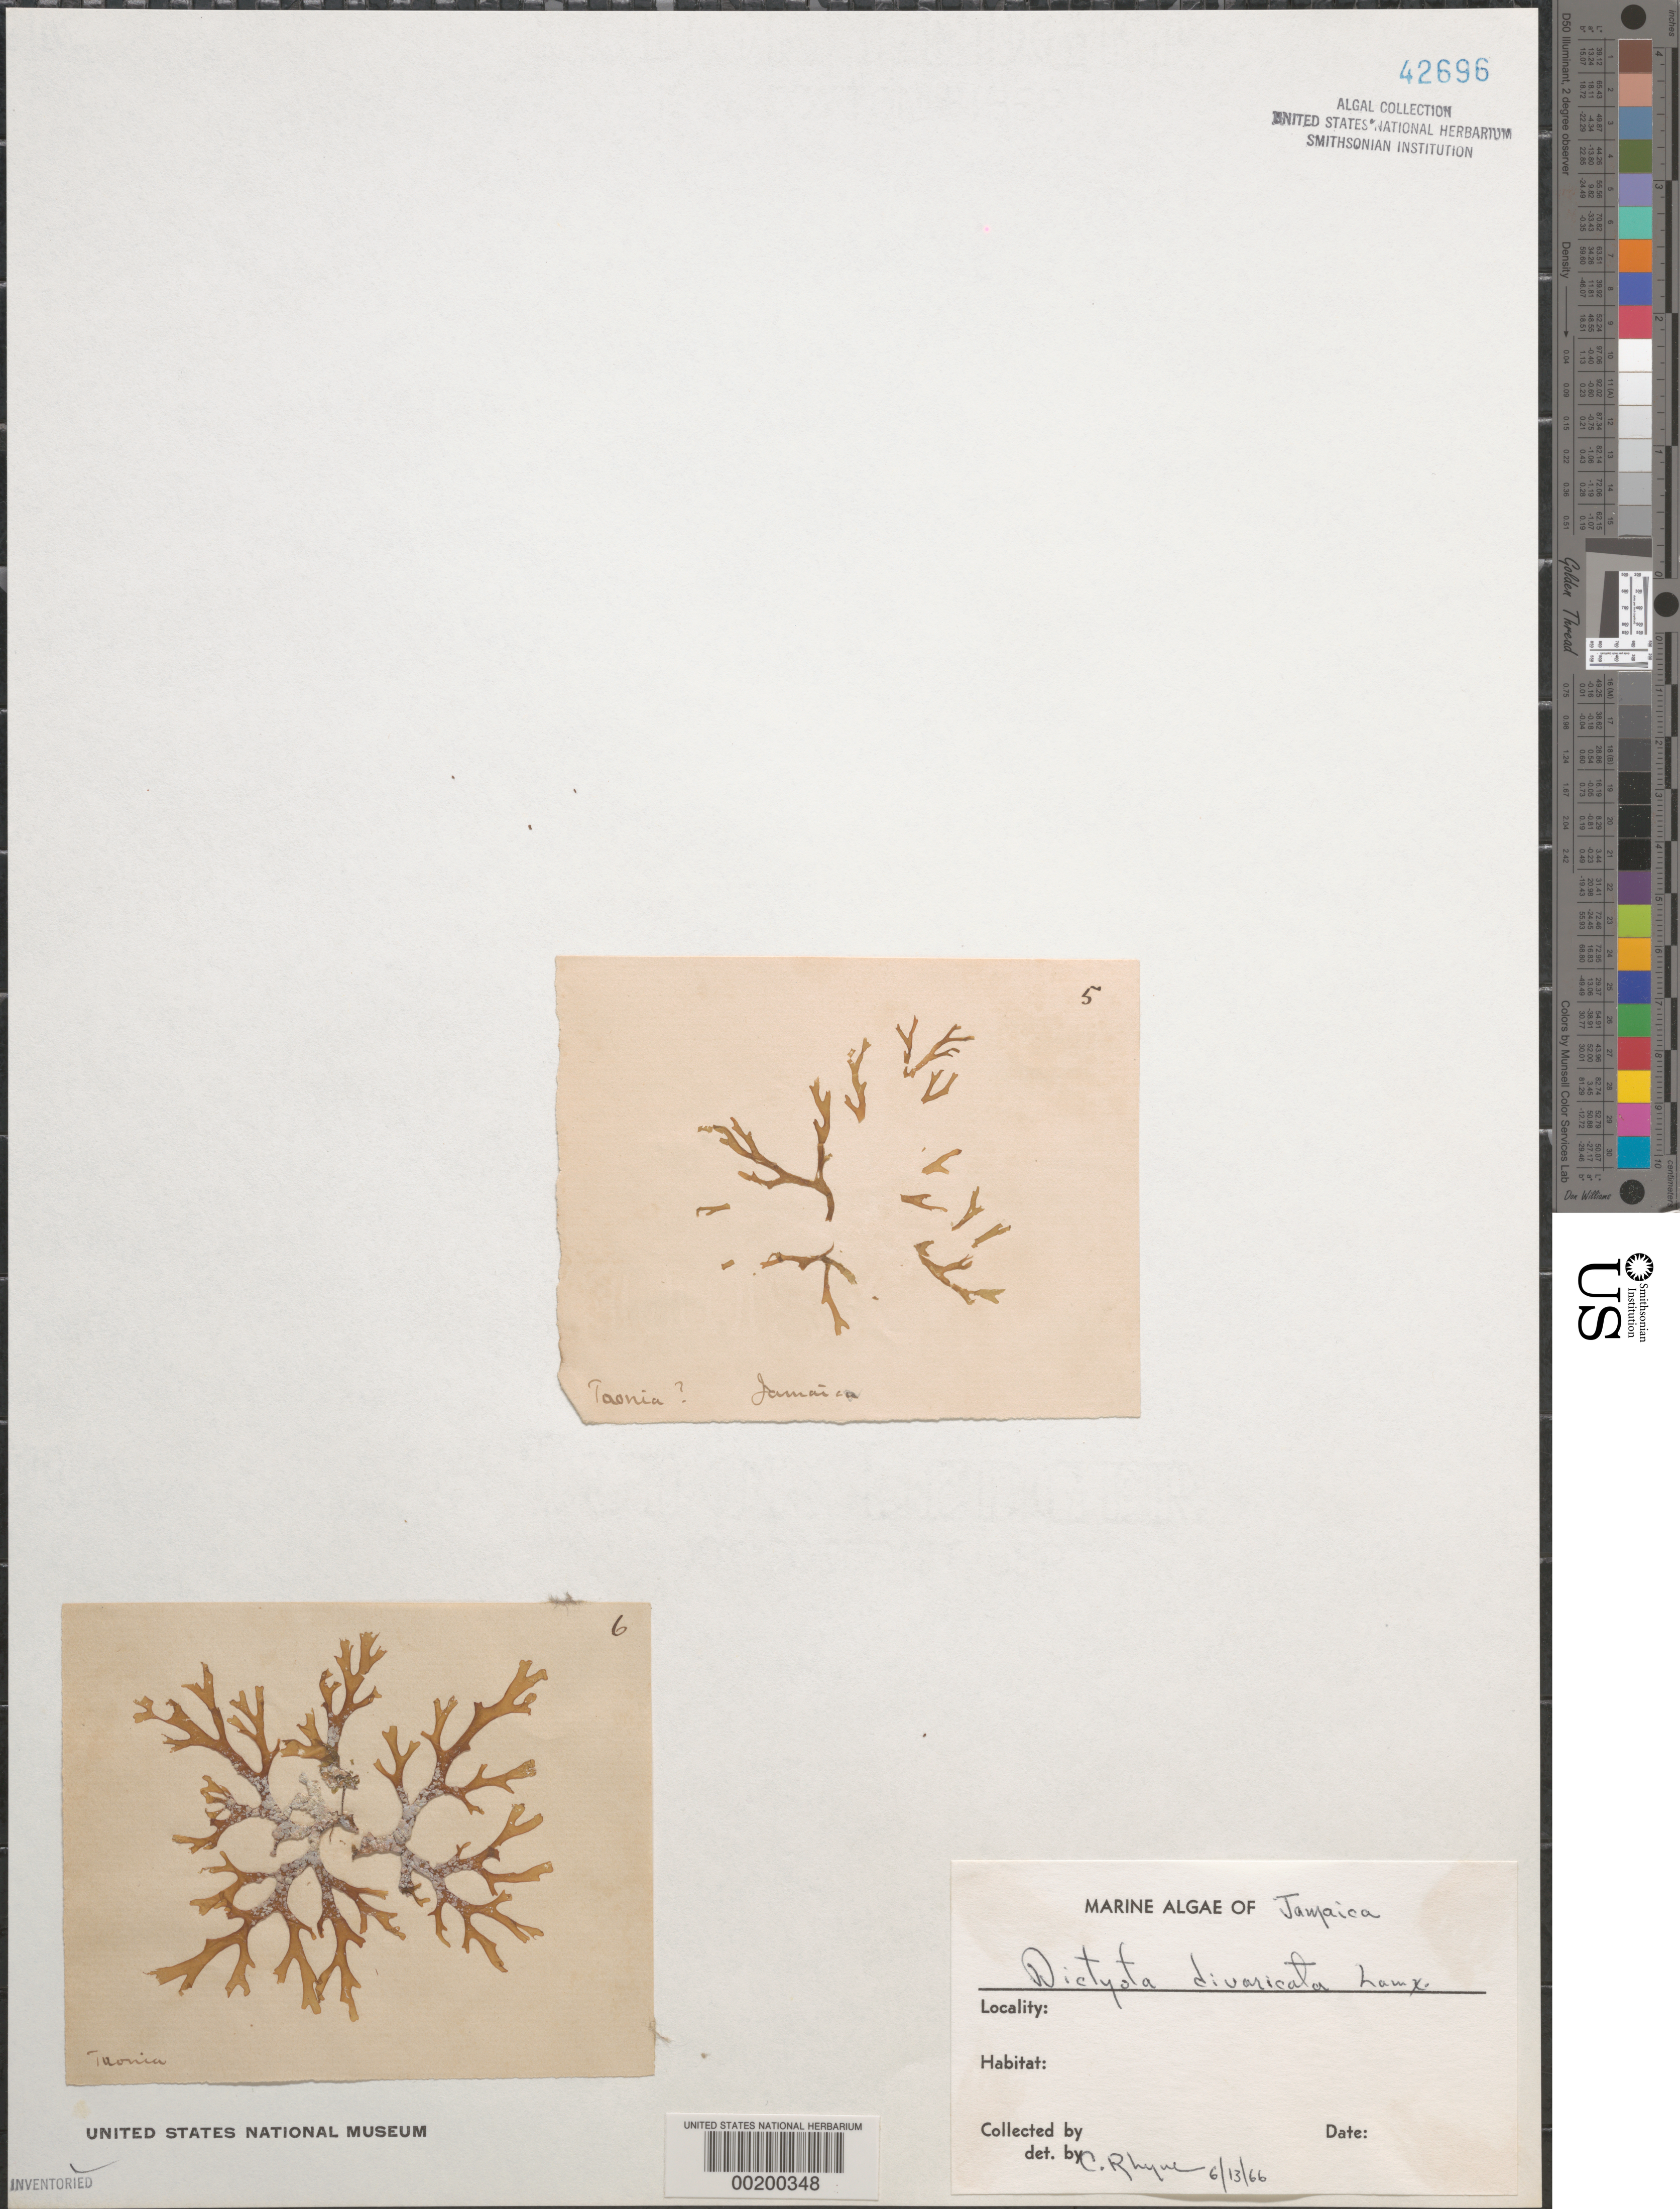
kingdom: Chromista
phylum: Ochrophyta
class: Phaeophyceae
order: Dictyotales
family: Dictyotaceae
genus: Dictyota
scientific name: Dictyota divaricata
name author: J.V.Lamouroux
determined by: Rhyne, C. F.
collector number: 5 & 6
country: Jamaica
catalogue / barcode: US 42696